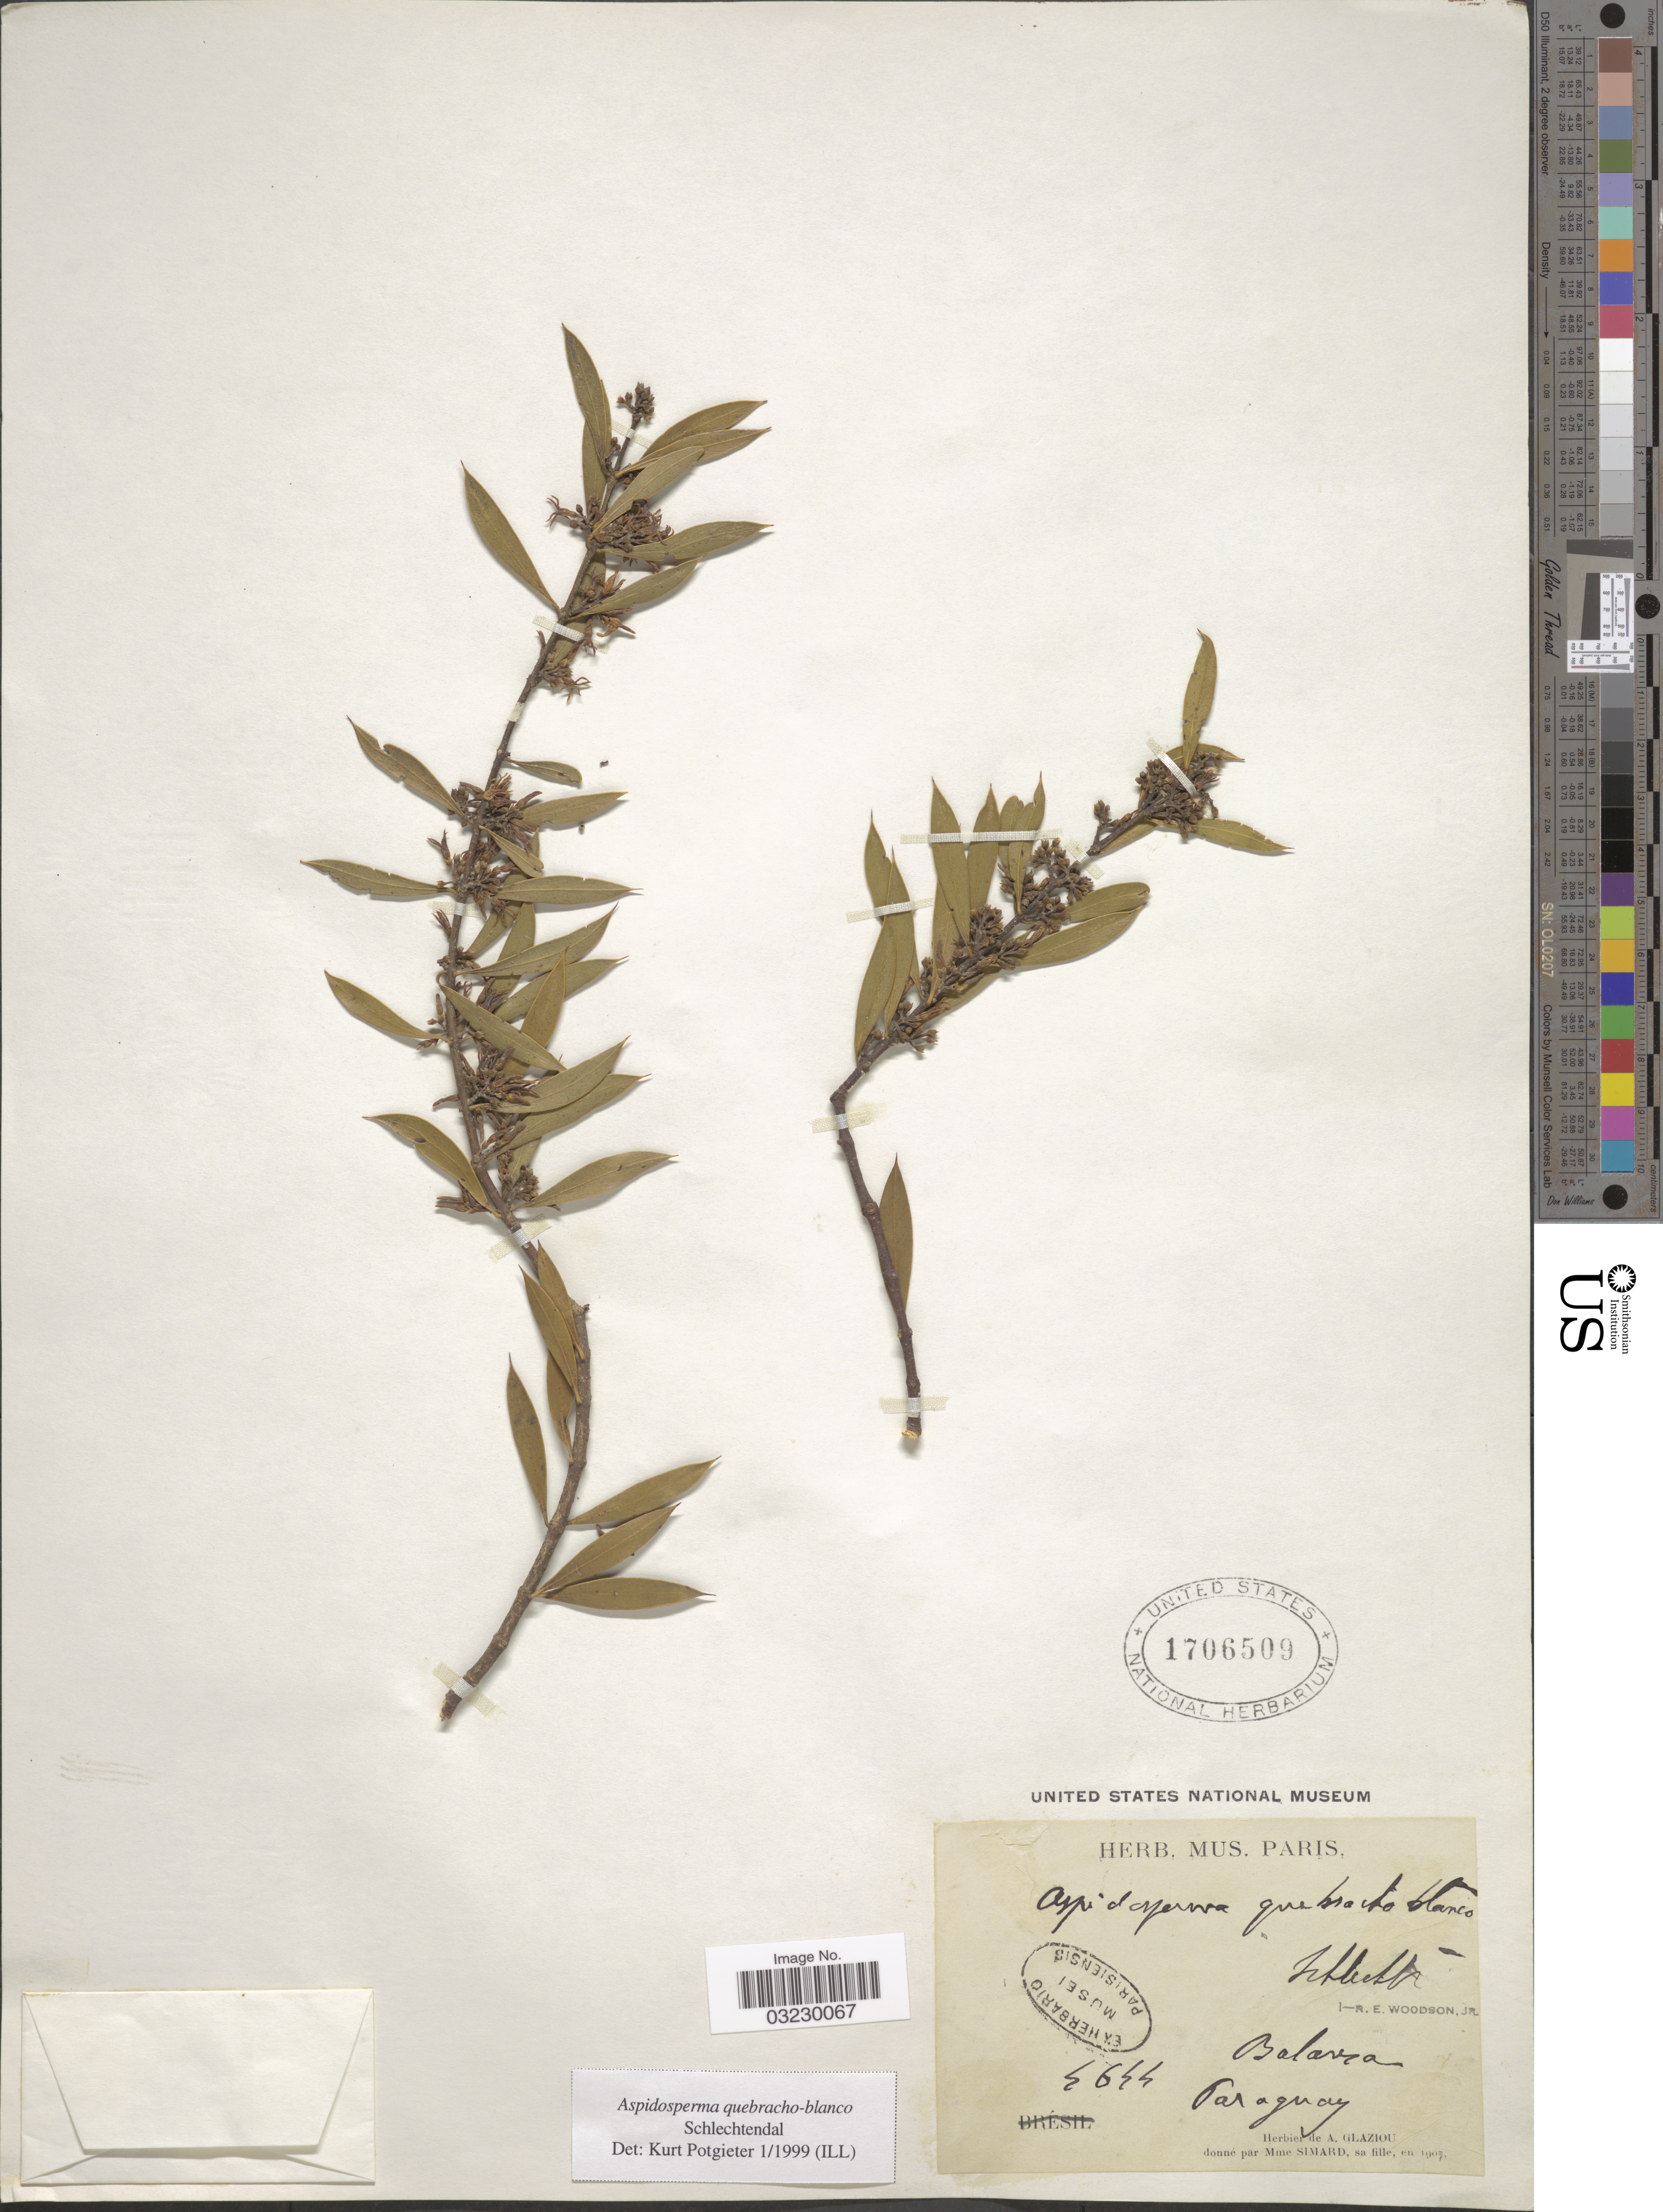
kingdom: Plantae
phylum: Tracheophyta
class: Magnoliopsida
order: Gentianales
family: Apocynaceae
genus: Aspidosperma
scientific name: Aspidosperma quebracho-blanco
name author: Schltdl.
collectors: ex herb. de A. Glaziou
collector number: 4644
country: Paraguay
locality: Balansa [unsure placement]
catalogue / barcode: US 1706509